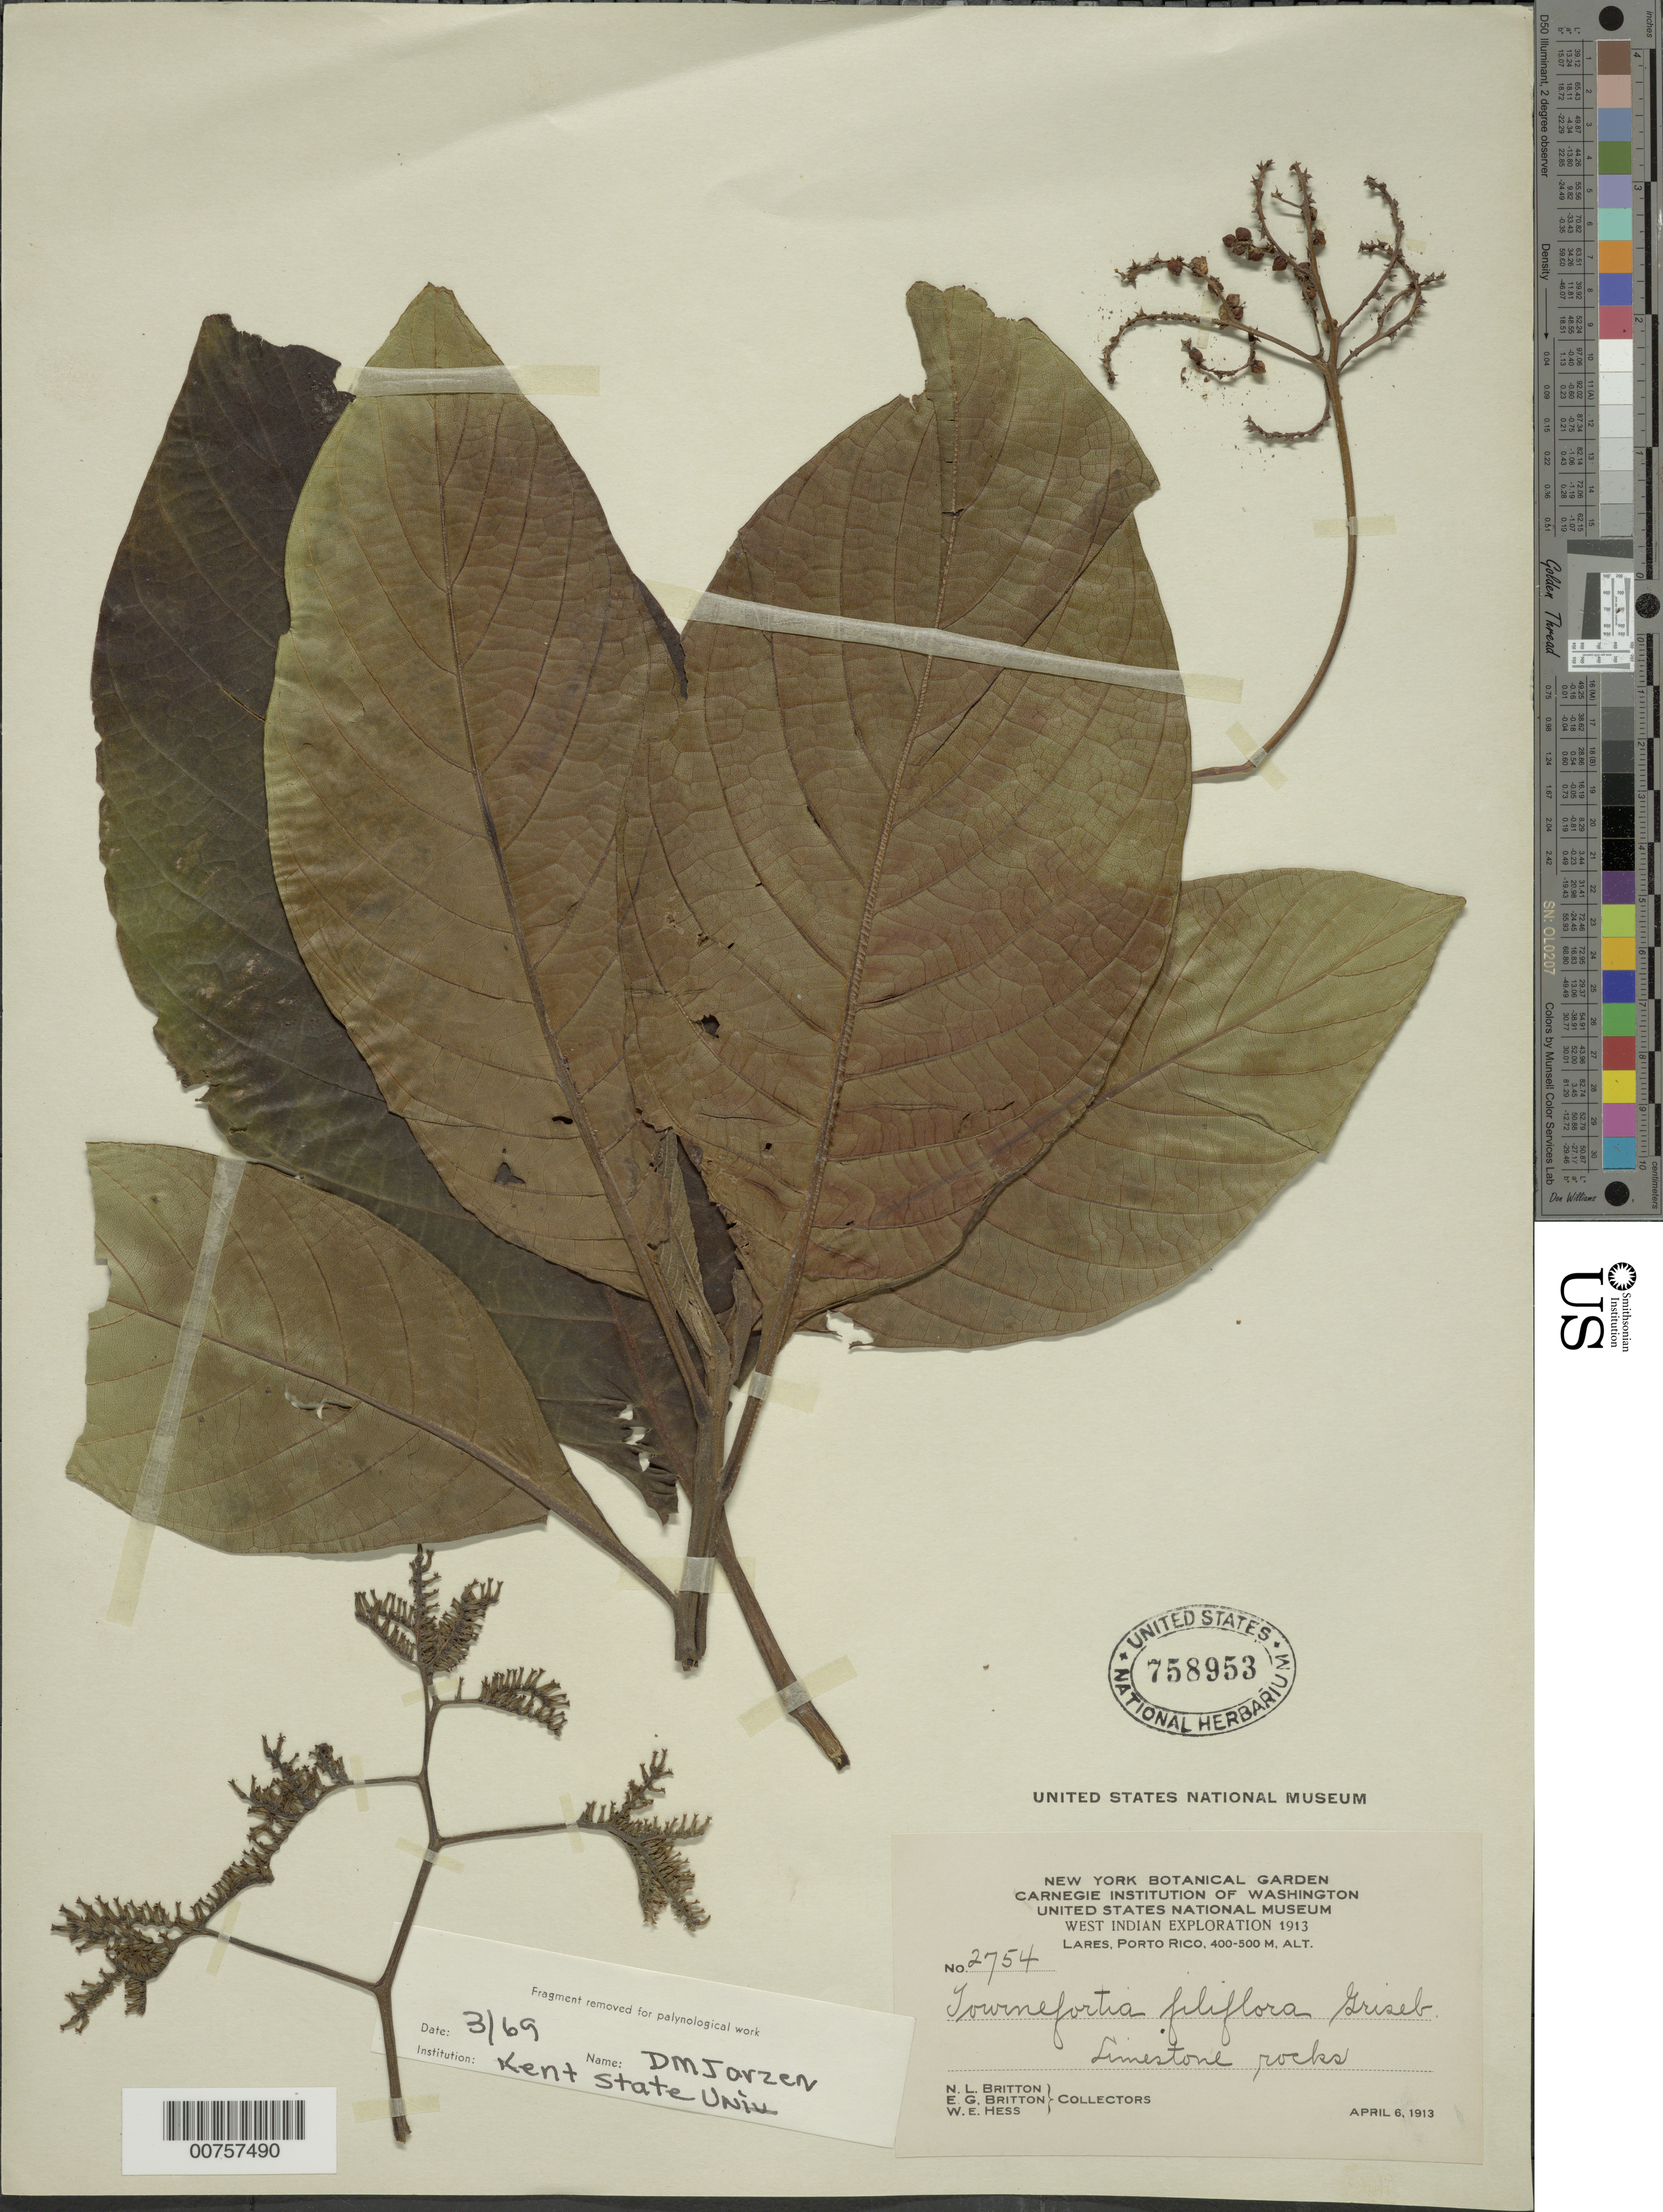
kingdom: Plantae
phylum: Tracheophyta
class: Magnoliopsida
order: Boraginales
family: Heliotropiaceae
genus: Tournefortia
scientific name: Tournefortia filiflora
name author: Griseb.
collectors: N. Britton, E. G. Britton & W. Hess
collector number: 2754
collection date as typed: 16 Apr 1913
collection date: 1913-04-16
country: Puerto Rico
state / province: Lares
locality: Lares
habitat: Limestone rocks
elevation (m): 400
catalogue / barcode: US 758953